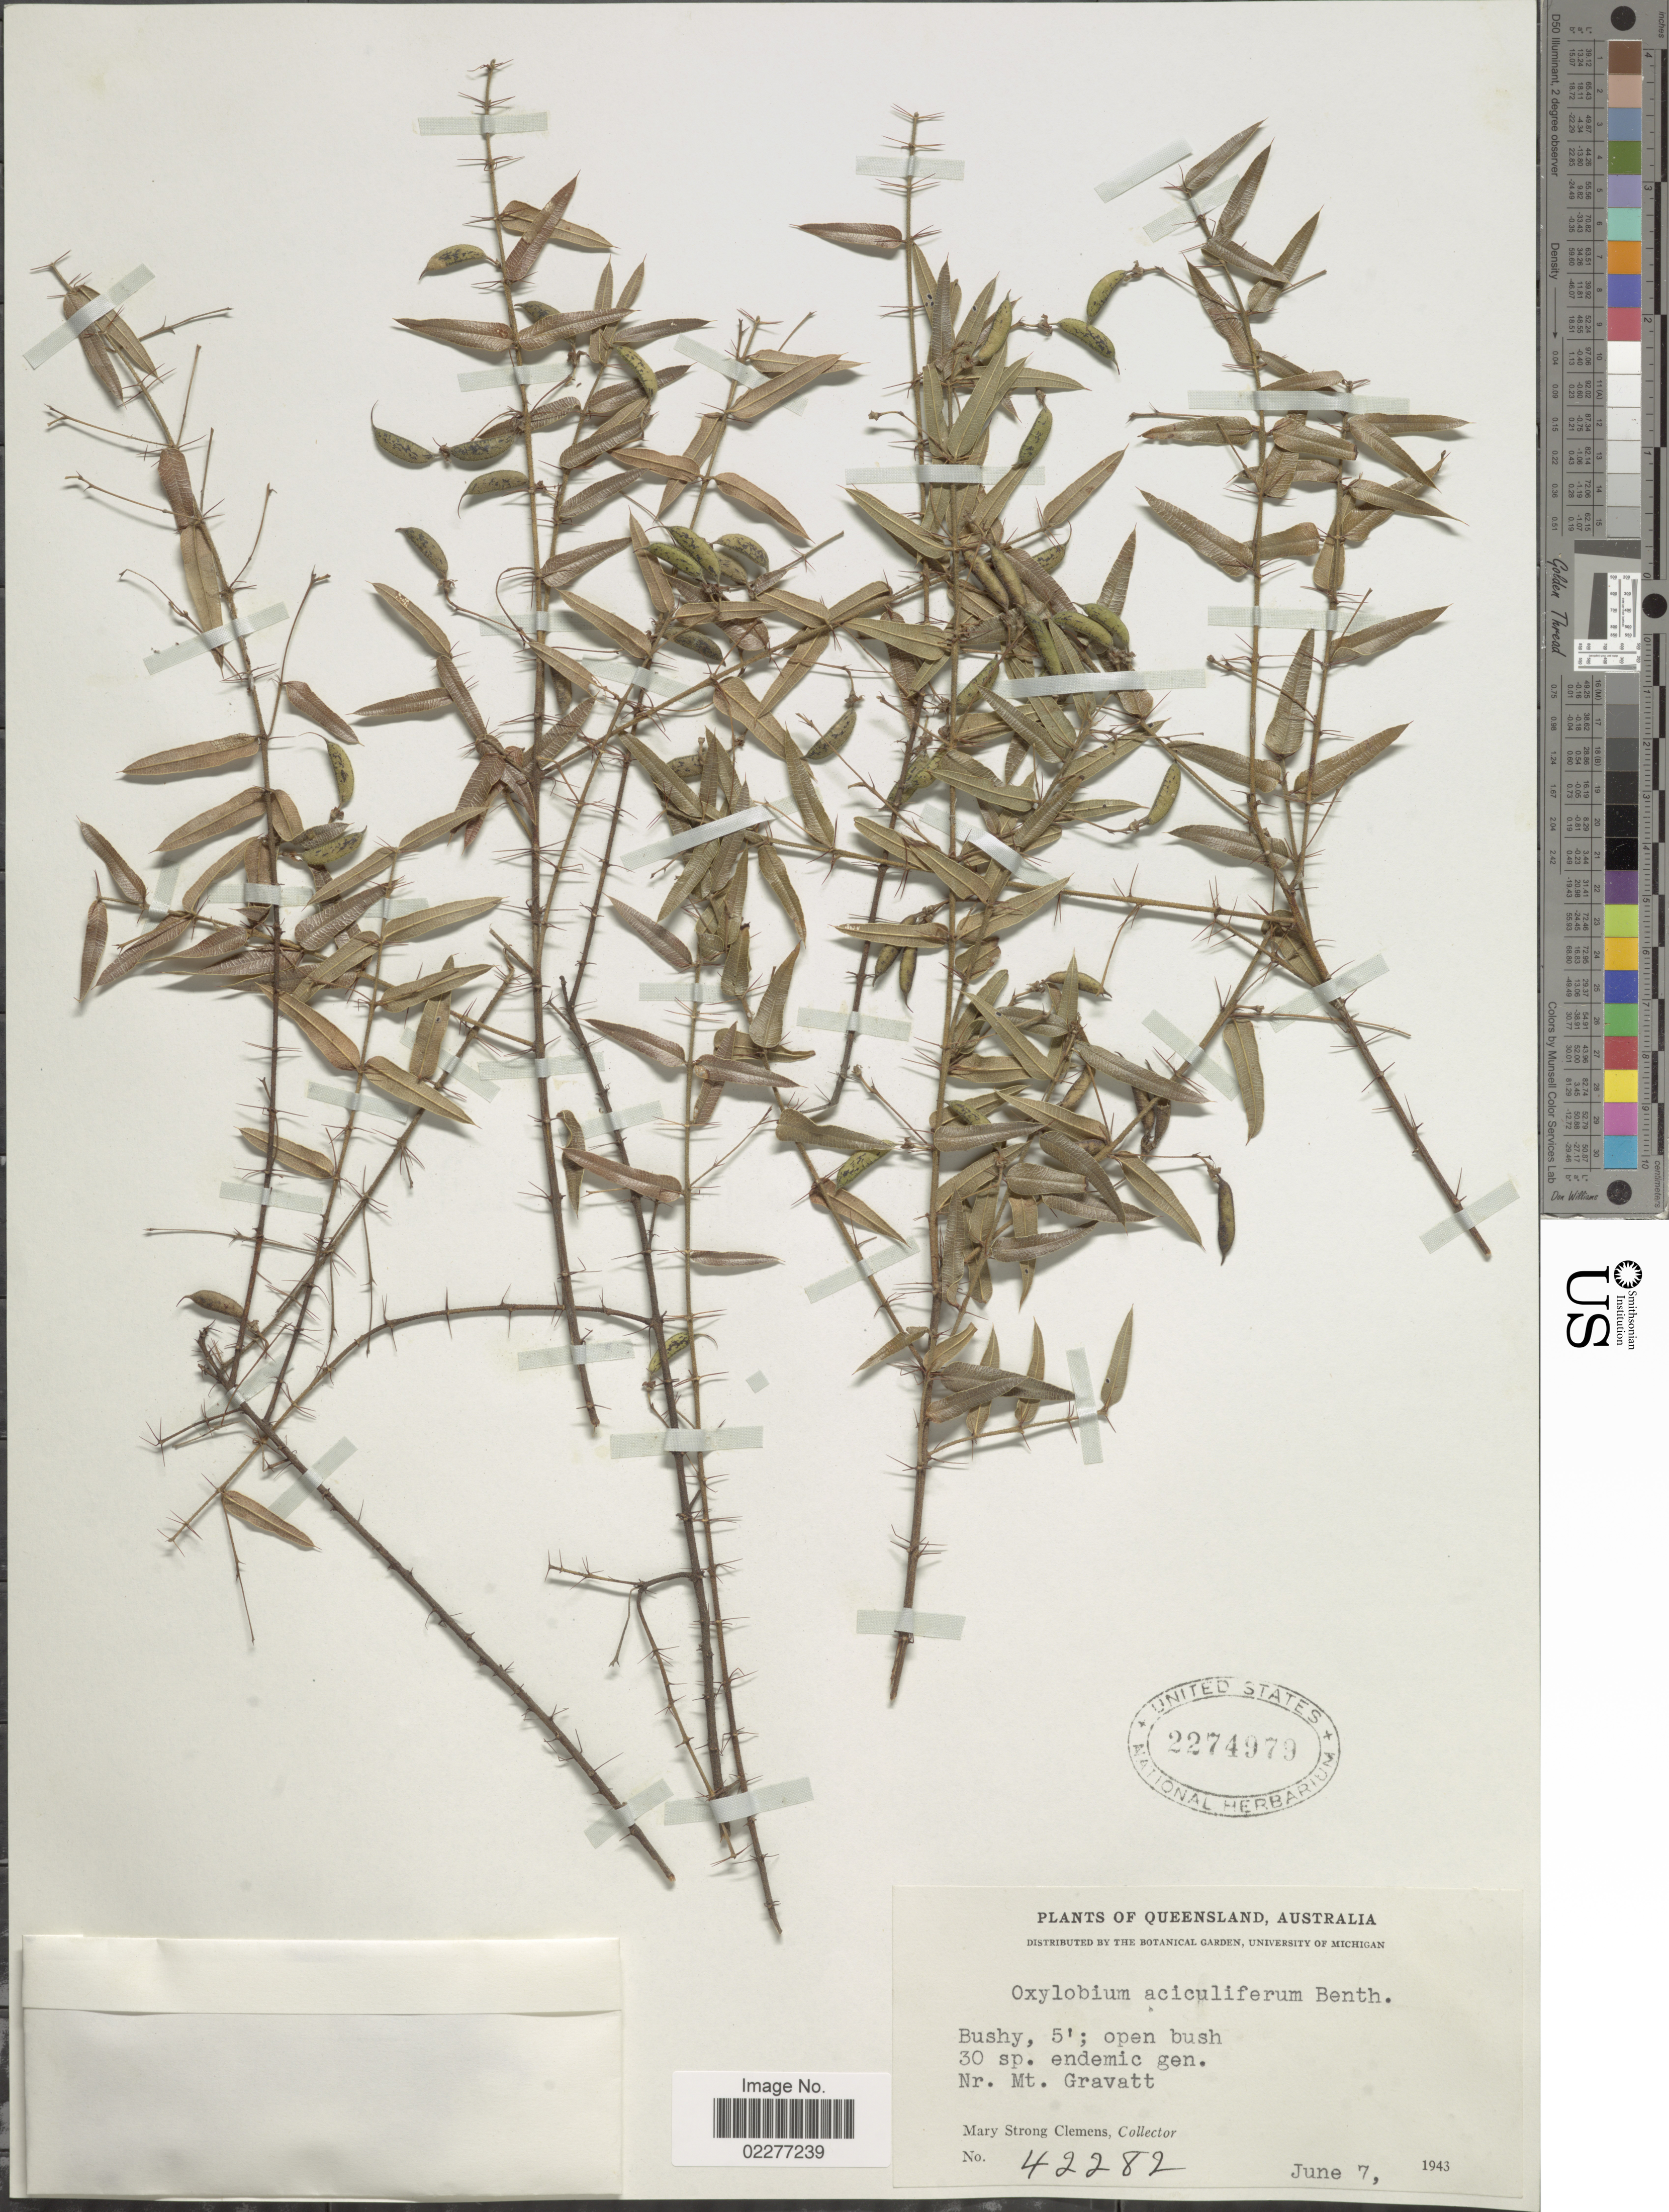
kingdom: Plantae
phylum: Tracheophyta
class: Magnoliopsida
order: Fabales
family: Fabaceae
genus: Oxylobium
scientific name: Oxylobium aciculiferum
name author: (F. Muell.) Benth.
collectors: M. S. Clemens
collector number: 42282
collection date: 1943-06-07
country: Australia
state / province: Queensland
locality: Nt. Mt Gravatt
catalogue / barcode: US 2274979